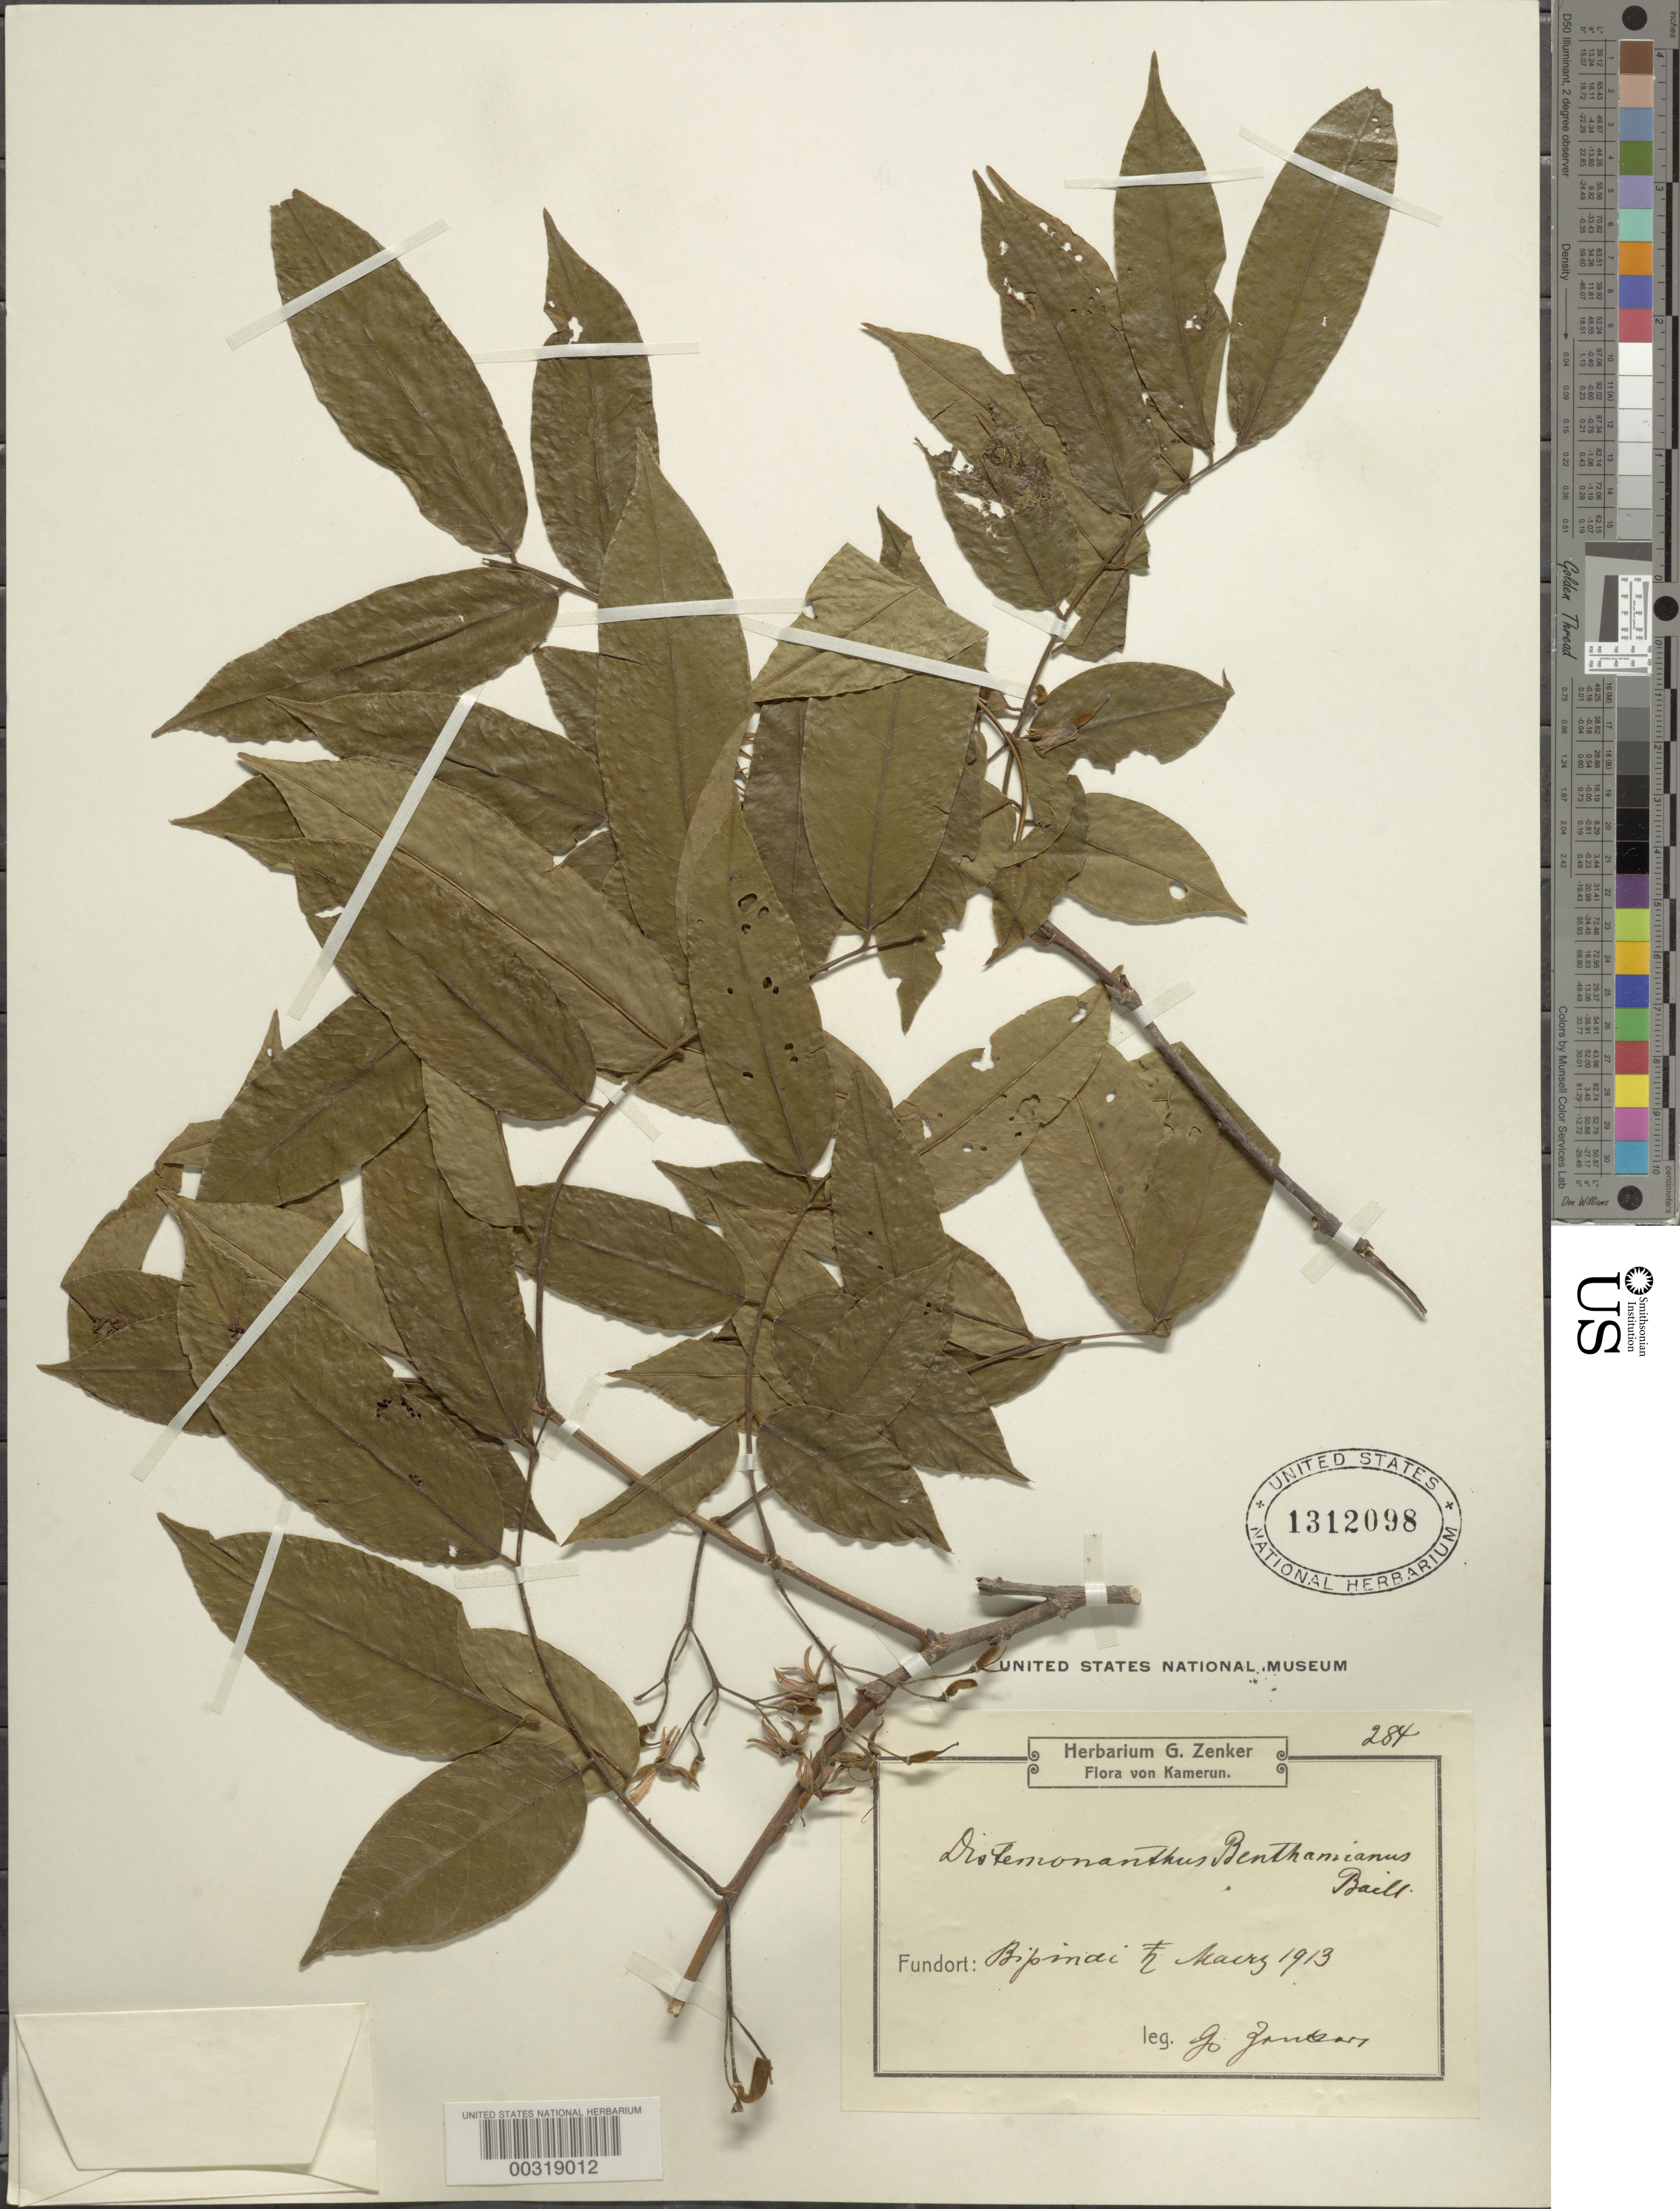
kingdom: Plantae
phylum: Tracheophyta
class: Magnoliopsida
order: Fabales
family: Fabaceae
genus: Distemonanthus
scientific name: Distemonanthus benthamianus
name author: Baill.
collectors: G. A. Zenker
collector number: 284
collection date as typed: Mar 1913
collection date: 1913-03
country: Cameroon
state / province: Sud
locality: Bipindi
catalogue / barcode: US 1312098